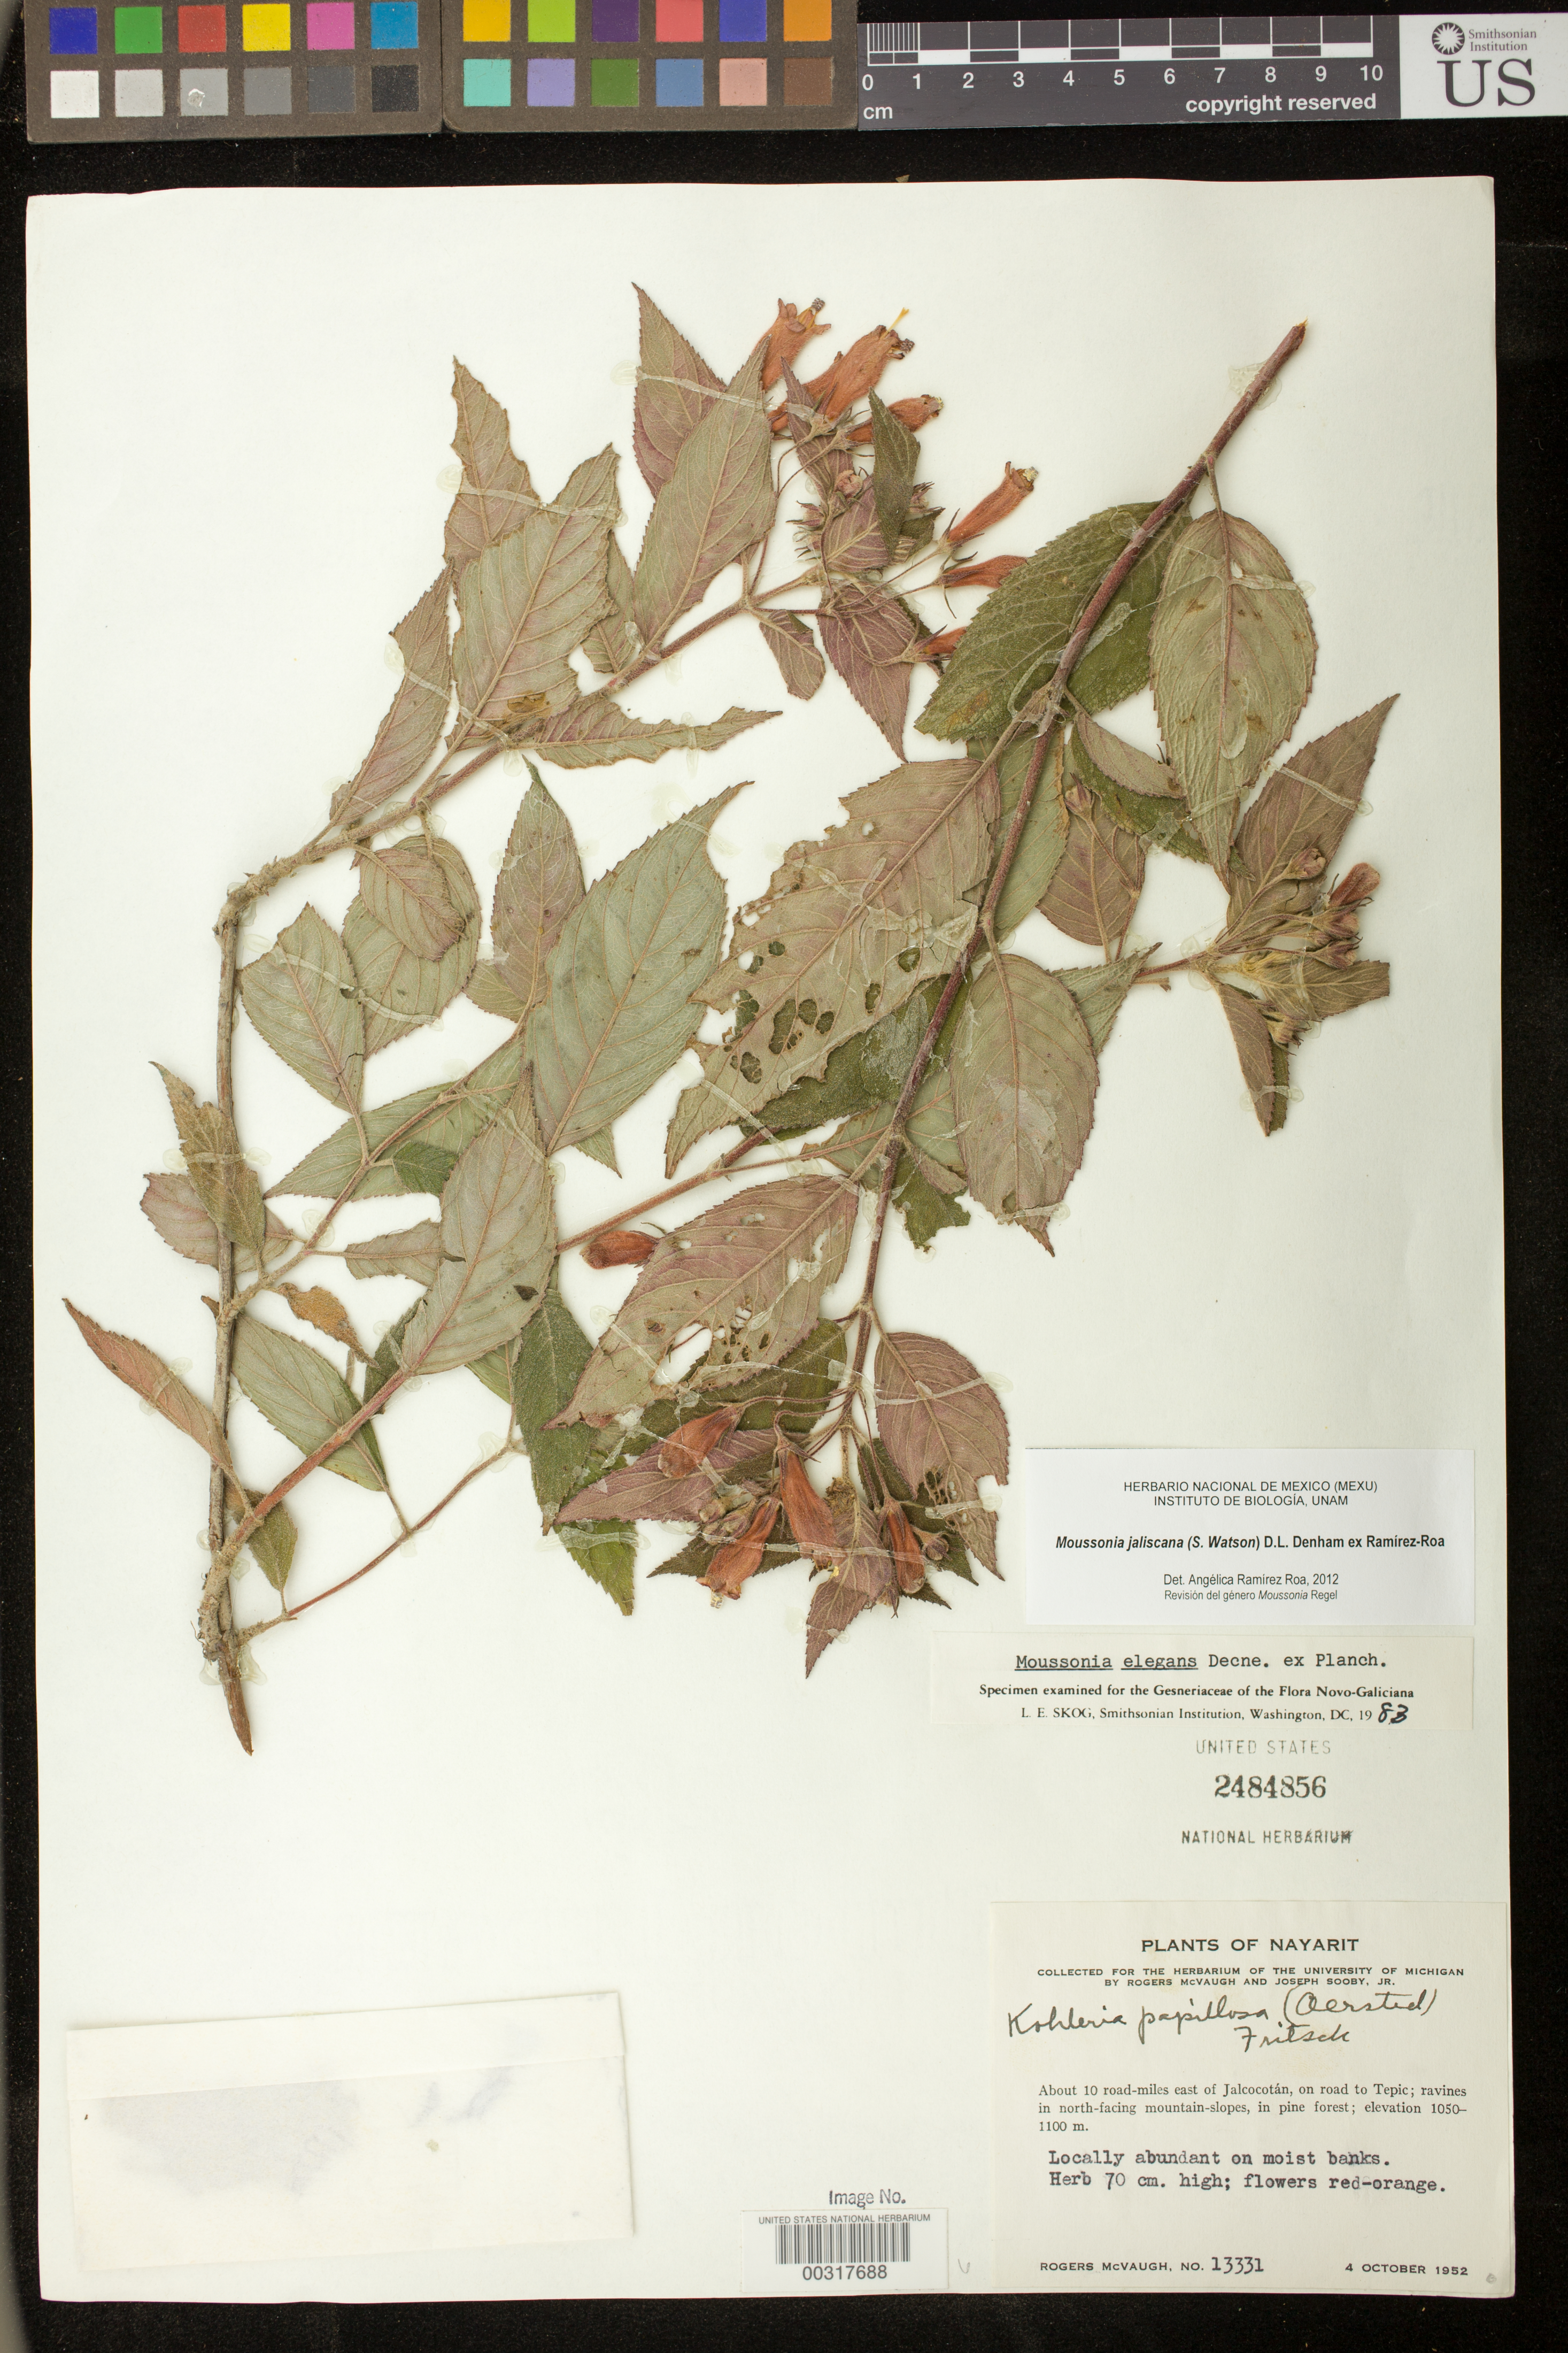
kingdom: Plantae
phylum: Tracheophyta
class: Magnoliopsida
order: Lamiales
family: Gesneriaceae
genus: Moussonia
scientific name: Moussonia elegans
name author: Decne.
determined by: Ramírez-Roa, A.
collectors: R. McVaugh & J. Sooby Jr.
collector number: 13331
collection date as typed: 04 Oct 1952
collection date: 1952-10-04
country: Mexico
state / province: Nayarit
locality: About 10 road-mi E of Jalcocotan on road to Tepic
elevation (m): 1050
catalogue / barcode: US 2484856